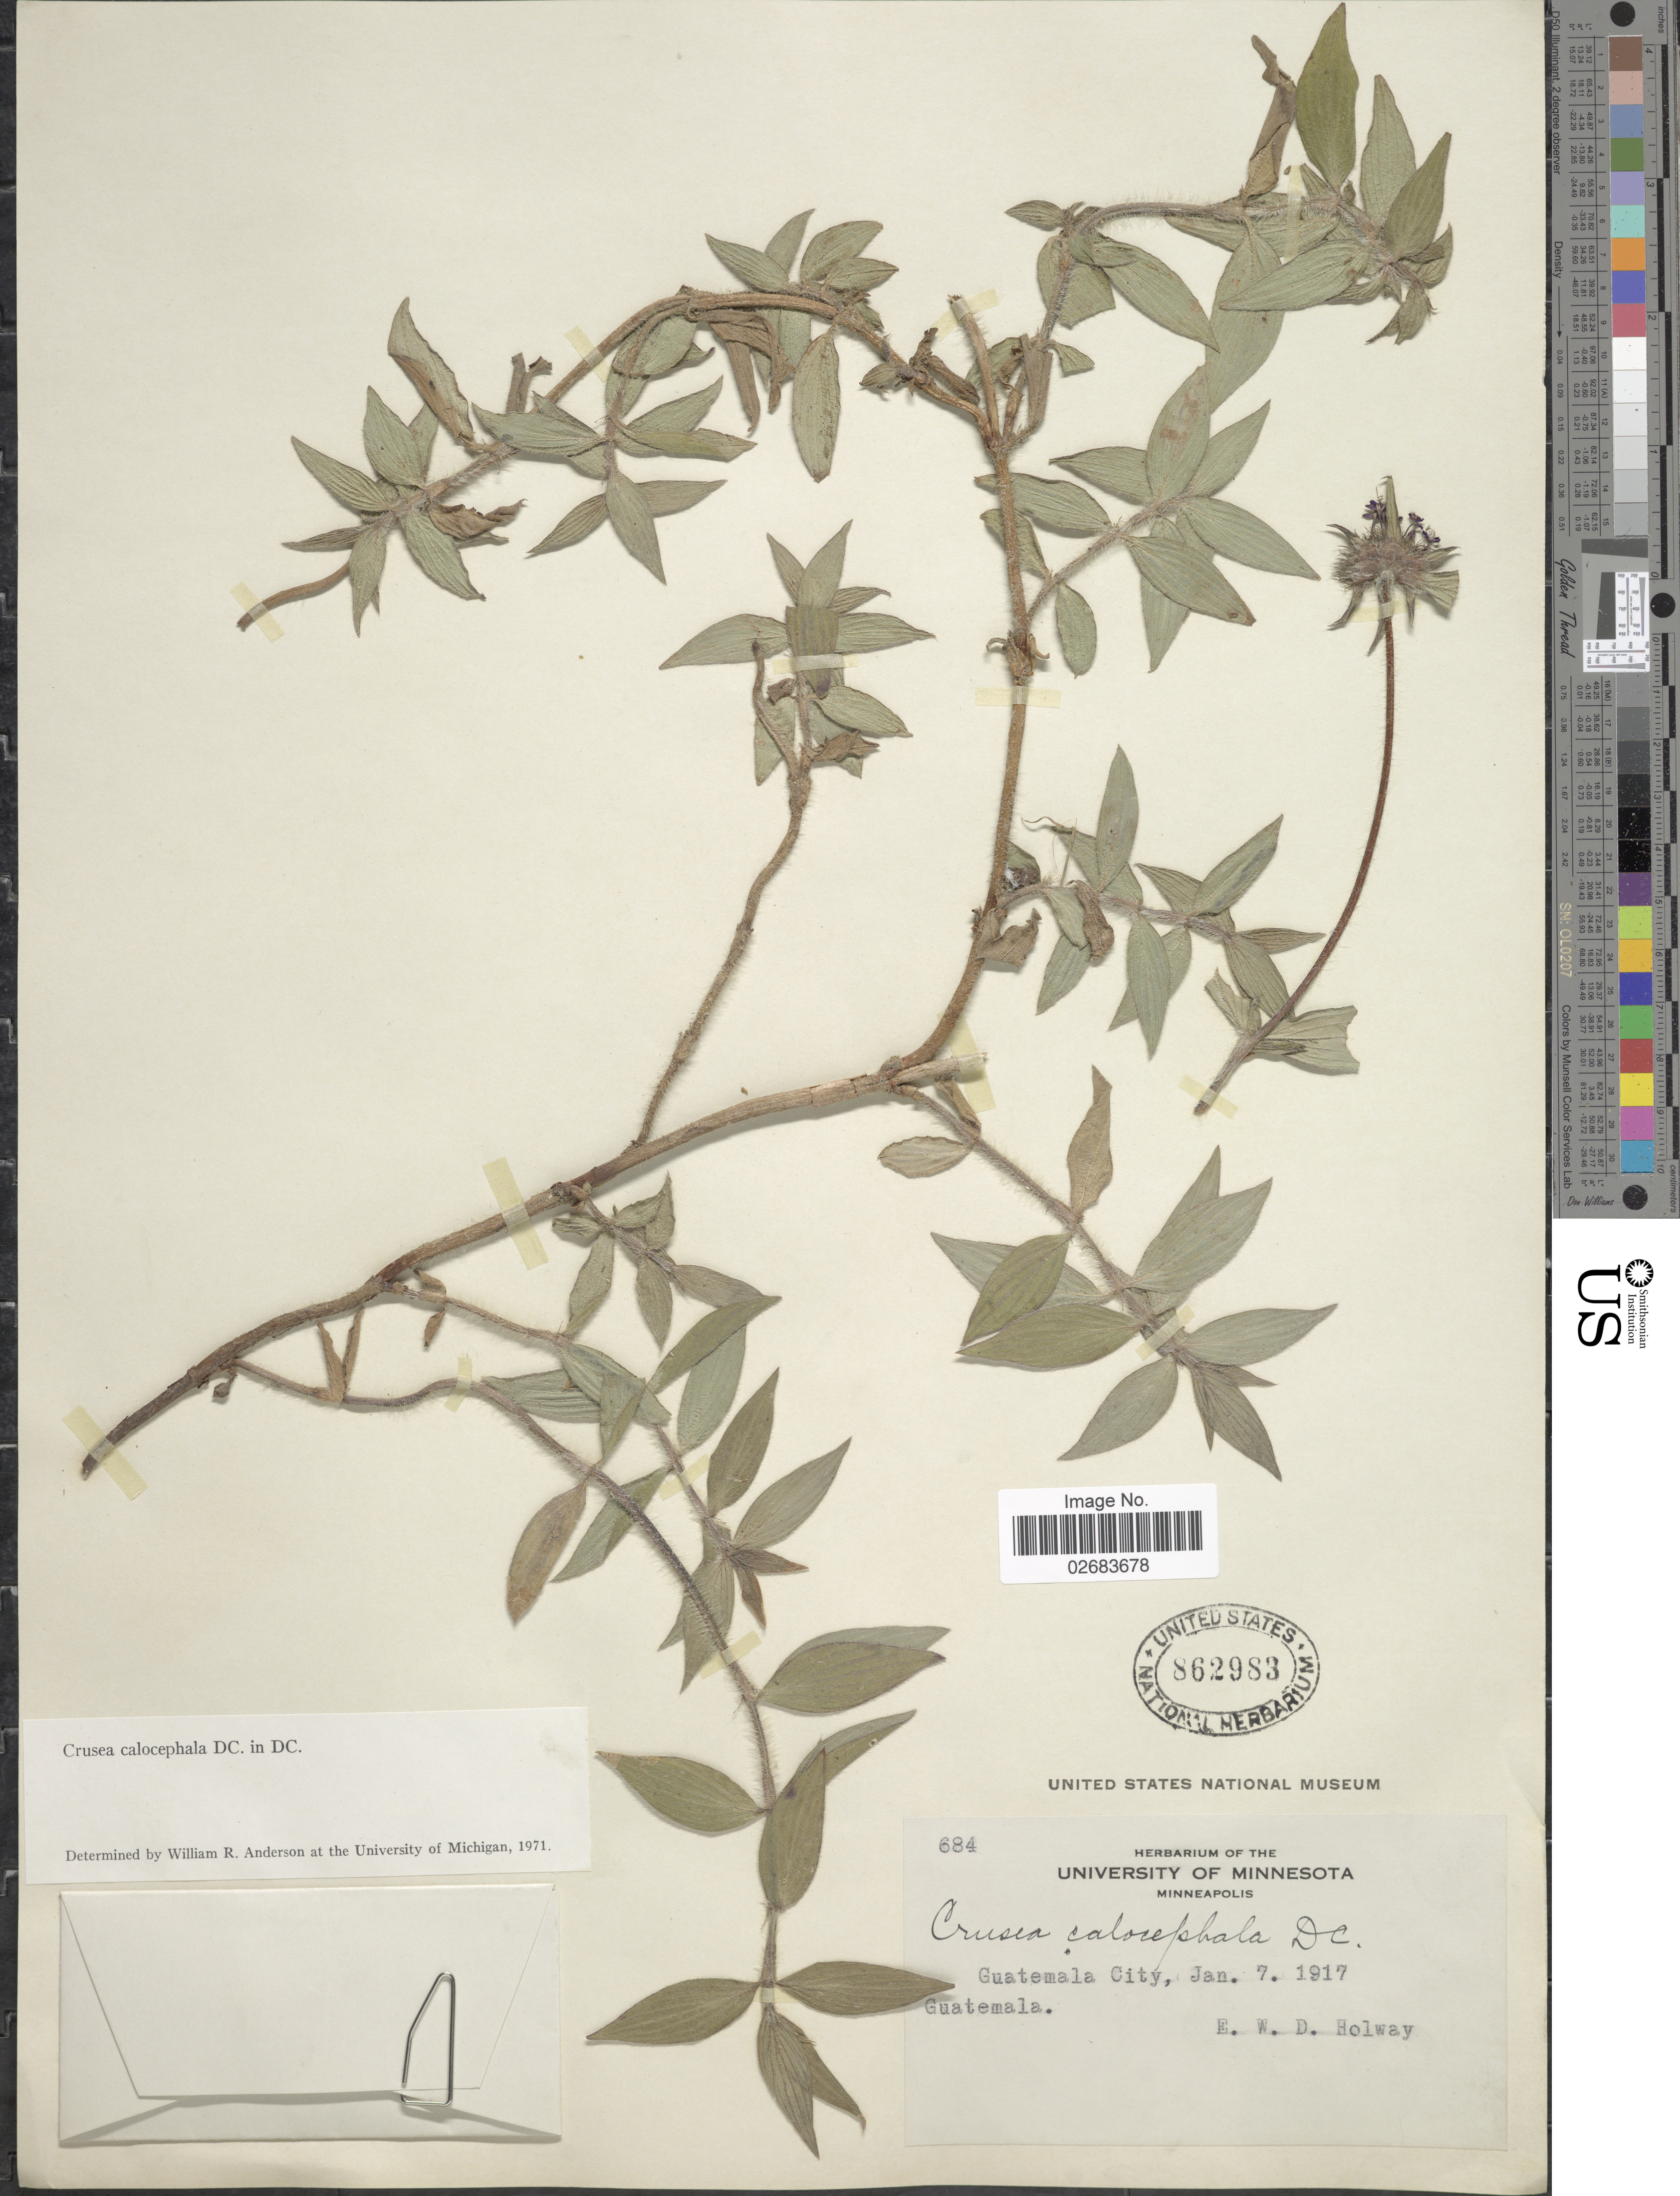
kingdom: Plantae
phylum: Tracheophyta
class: Magnoliopsida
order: Gentianales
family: Rubiaceae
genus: Crusea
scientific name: Crusea calocephala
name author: DC.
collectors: E. W. D. Holway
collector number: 684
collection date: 1917-01-07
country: Guatemala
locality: Guatemala City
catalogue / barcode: US 862983